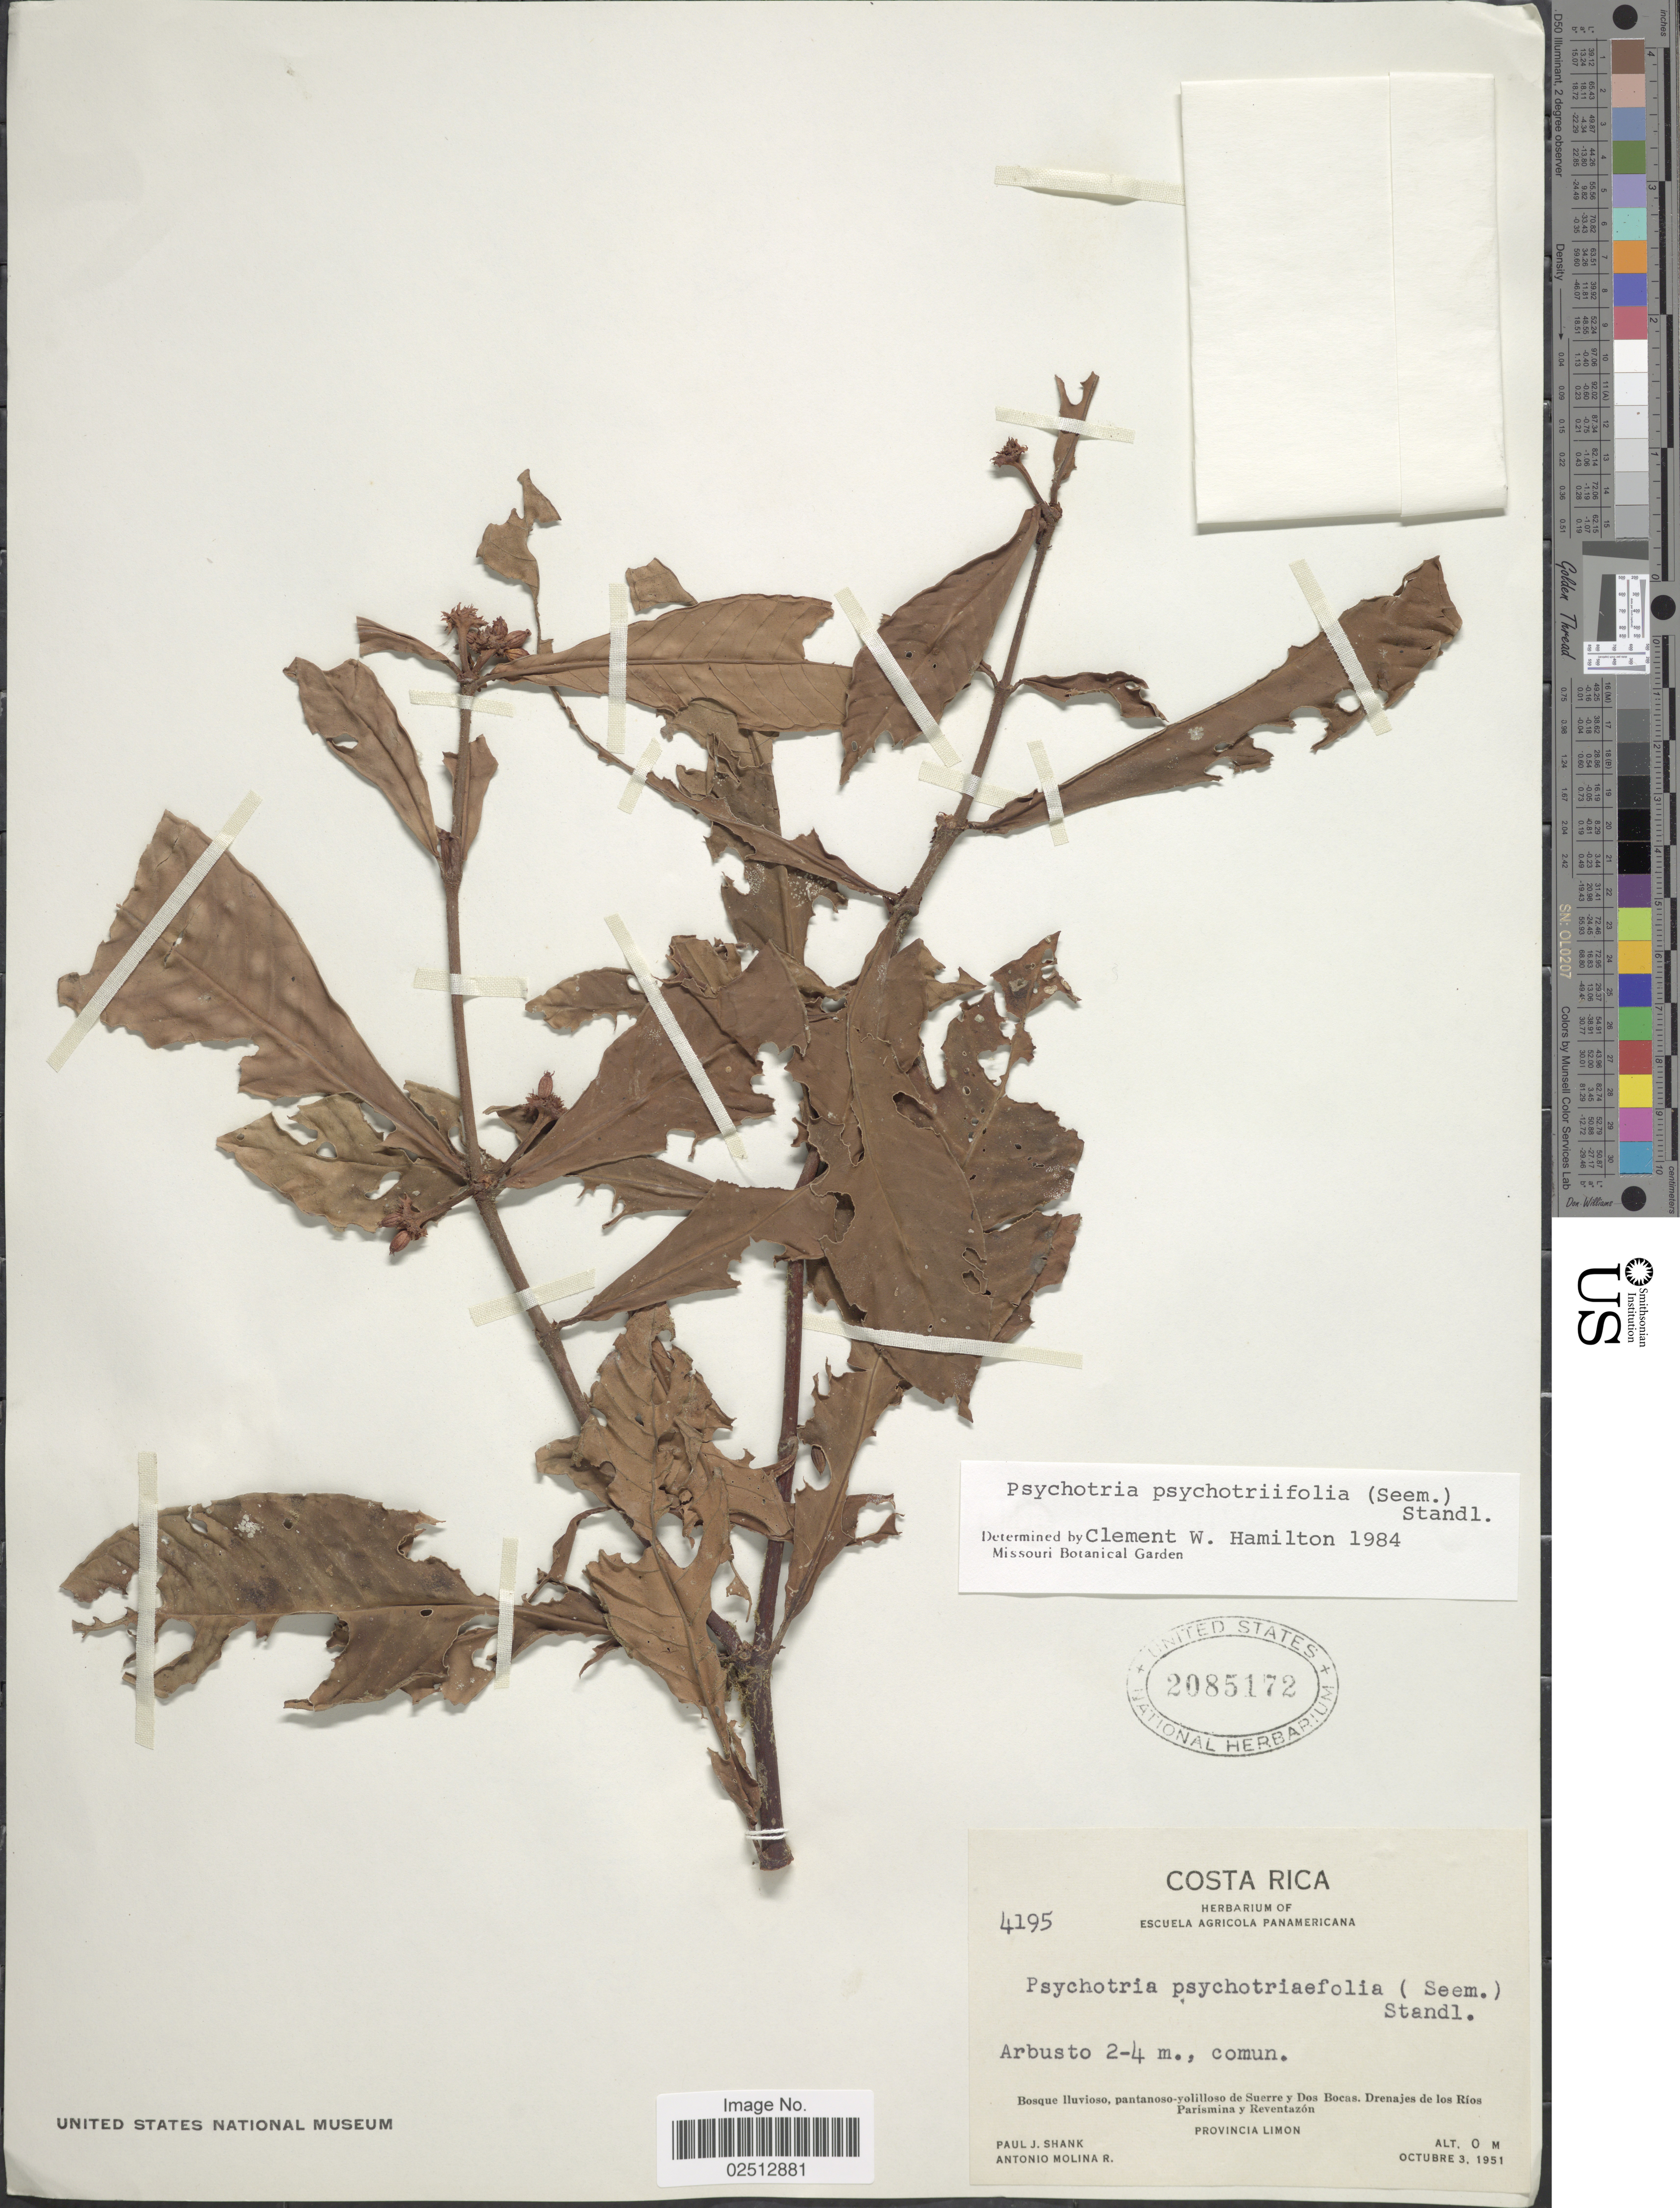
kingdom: Plantae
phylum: Tracheophyta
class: Magnoliopsida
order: Gentianales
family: Rubiaceae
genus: Psychotria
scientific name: Psychotria psychotriaefolia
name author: (Seem.) Standl.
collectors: P. J. Shank & A. Molina R.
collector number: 4195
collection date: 1951-10-03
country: Costa Rica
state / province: Limón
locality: Bosque lluvioso, pantanoso-yolilloso de Suerre y Dos Bocas. Drenajes de los Rios Parismina y Reventazon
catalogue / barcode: US 2085172